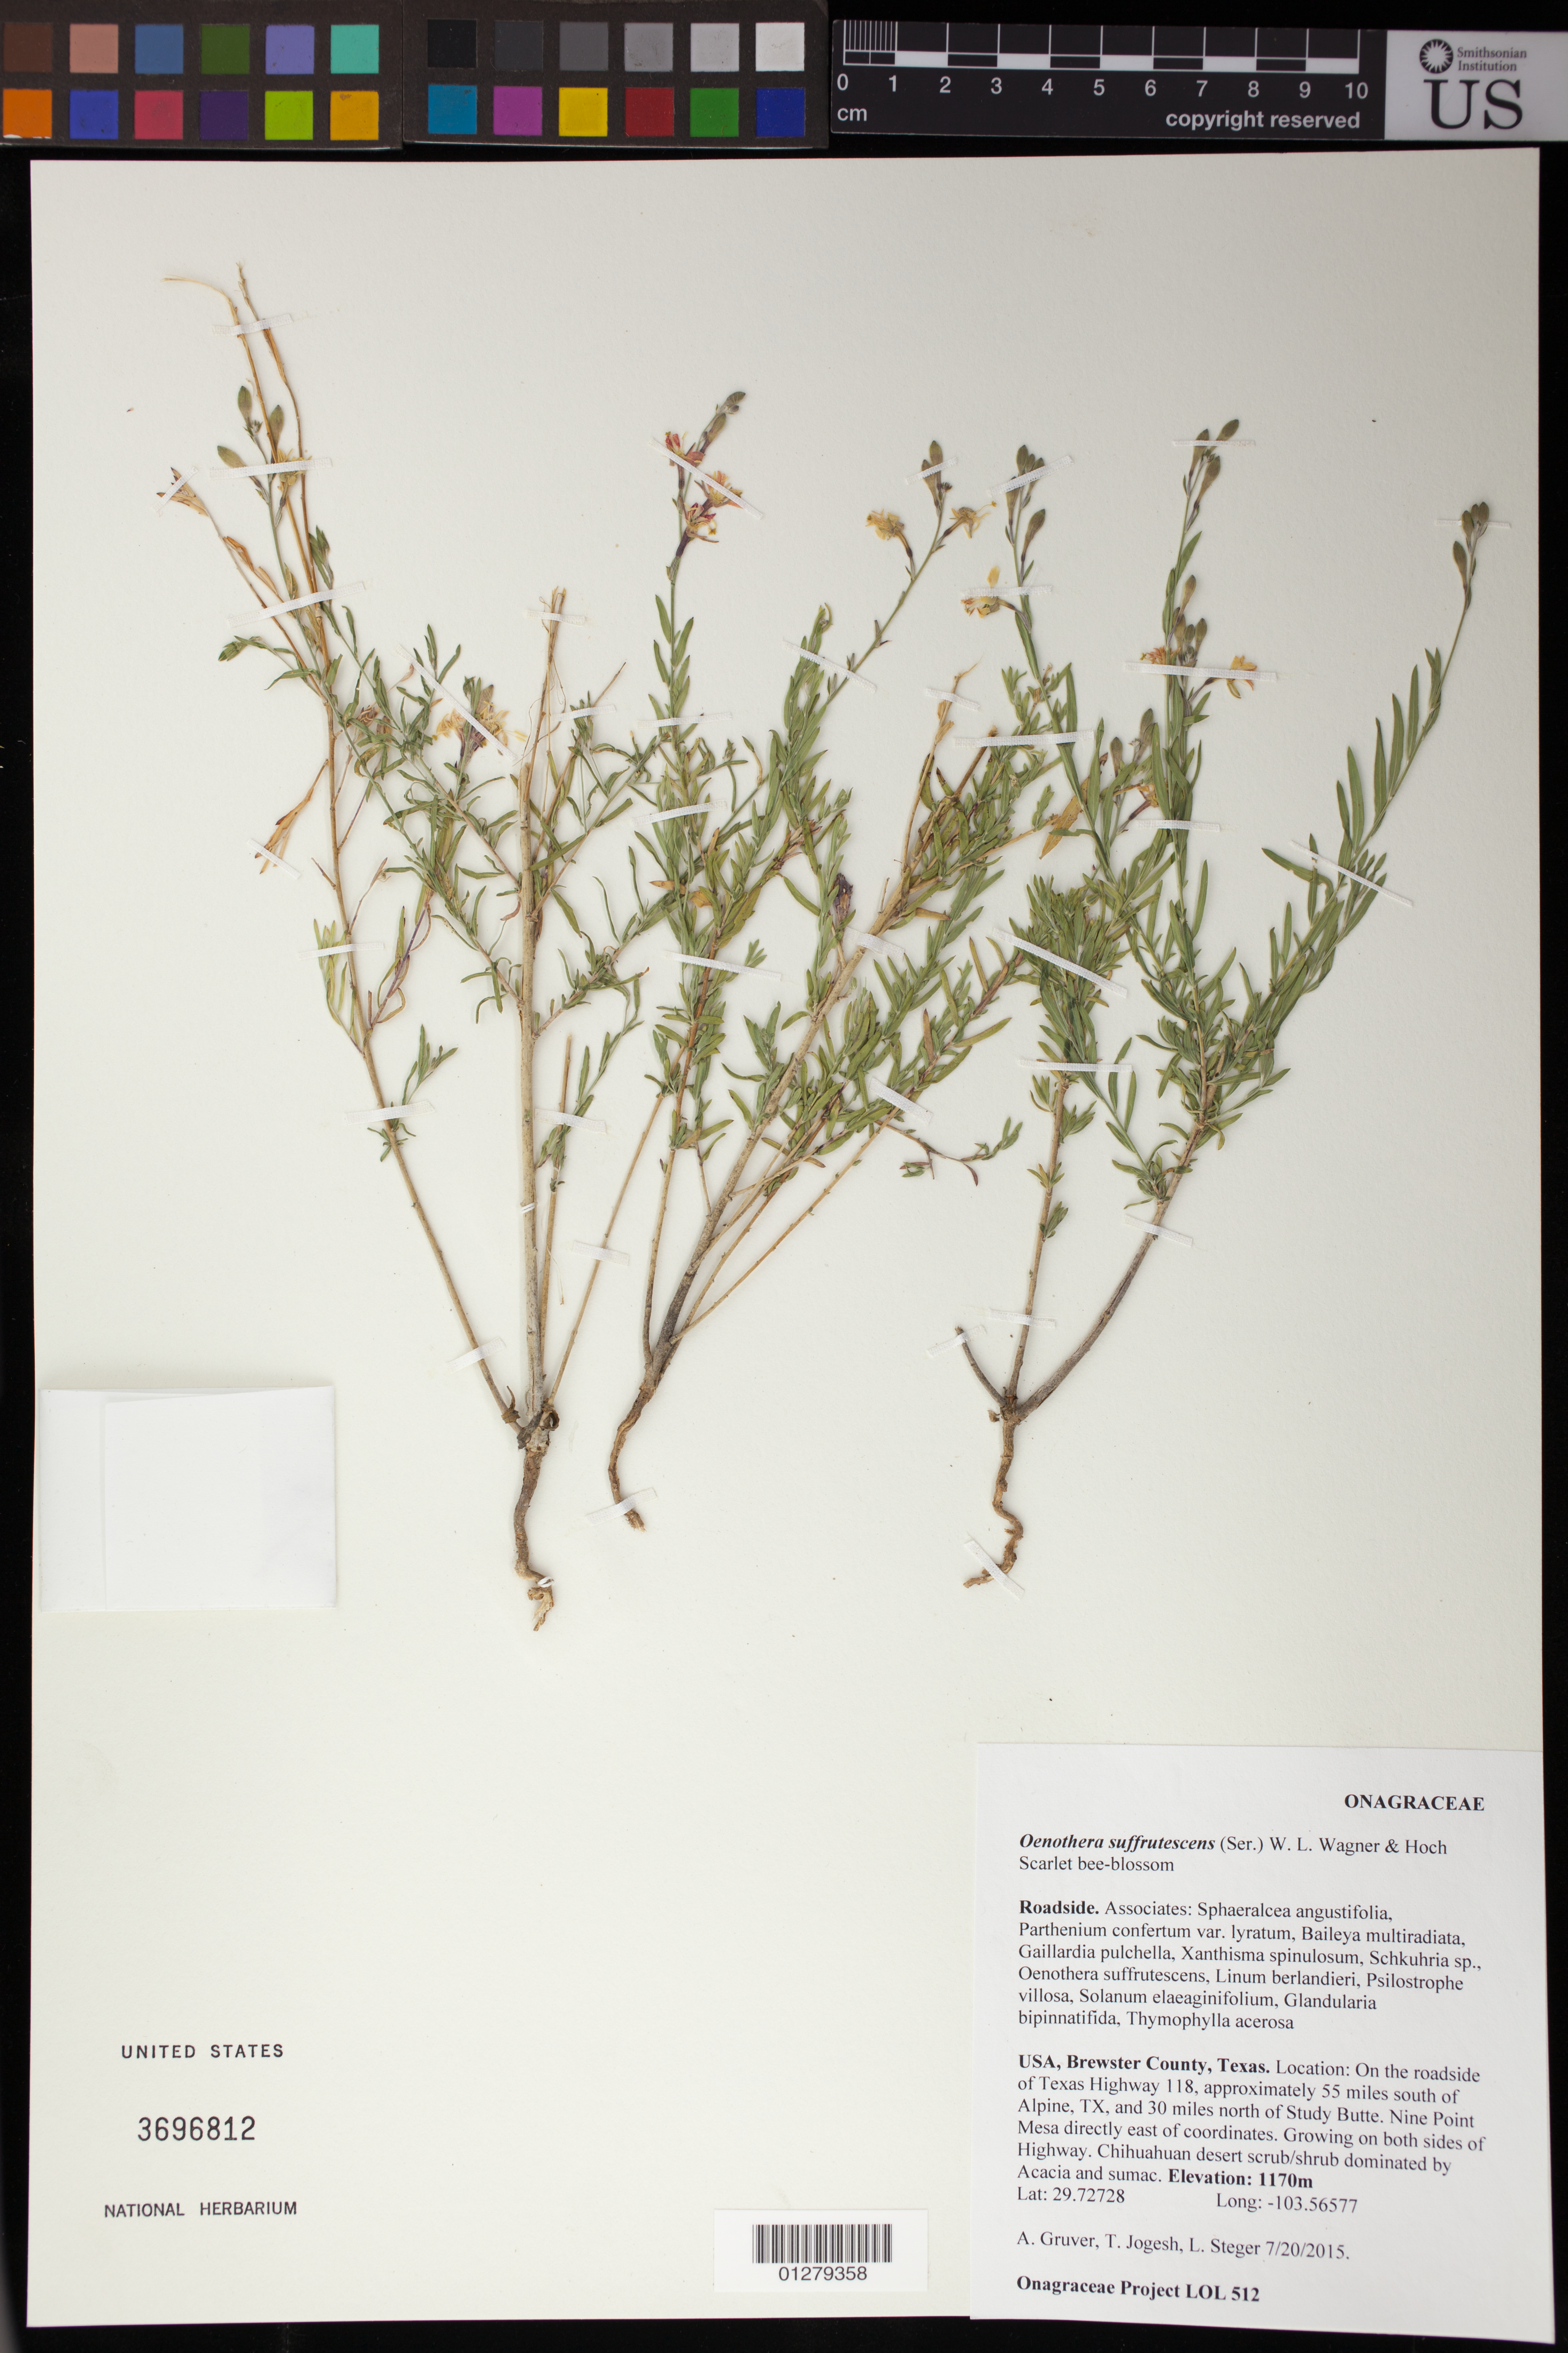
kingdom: Plantae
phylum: Tracheophyta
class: Magnoliopsida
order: Myrtales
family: Onagraceae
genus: Oenothera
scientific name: Oenothera suffrutescens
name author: (Ser.) W.L. Wagner & Hoch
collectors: A. Gruver, T. Jojesh & L. Steger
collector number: LOL 512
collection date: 2015-07-20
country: United States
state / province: Texas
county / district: Brewster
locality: On the roadside of Texas HIghway 118, approximately 55 miles south of Alpine, TX, and 30 miles north of Study Butte. Nine Point Mesa directly east of coordinates. Growing on both sides of Highway 118.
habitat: Chihuahuan desert scrub/shrub dominated by Acacia and sumac.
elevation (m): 1170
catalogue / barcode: US 3696812